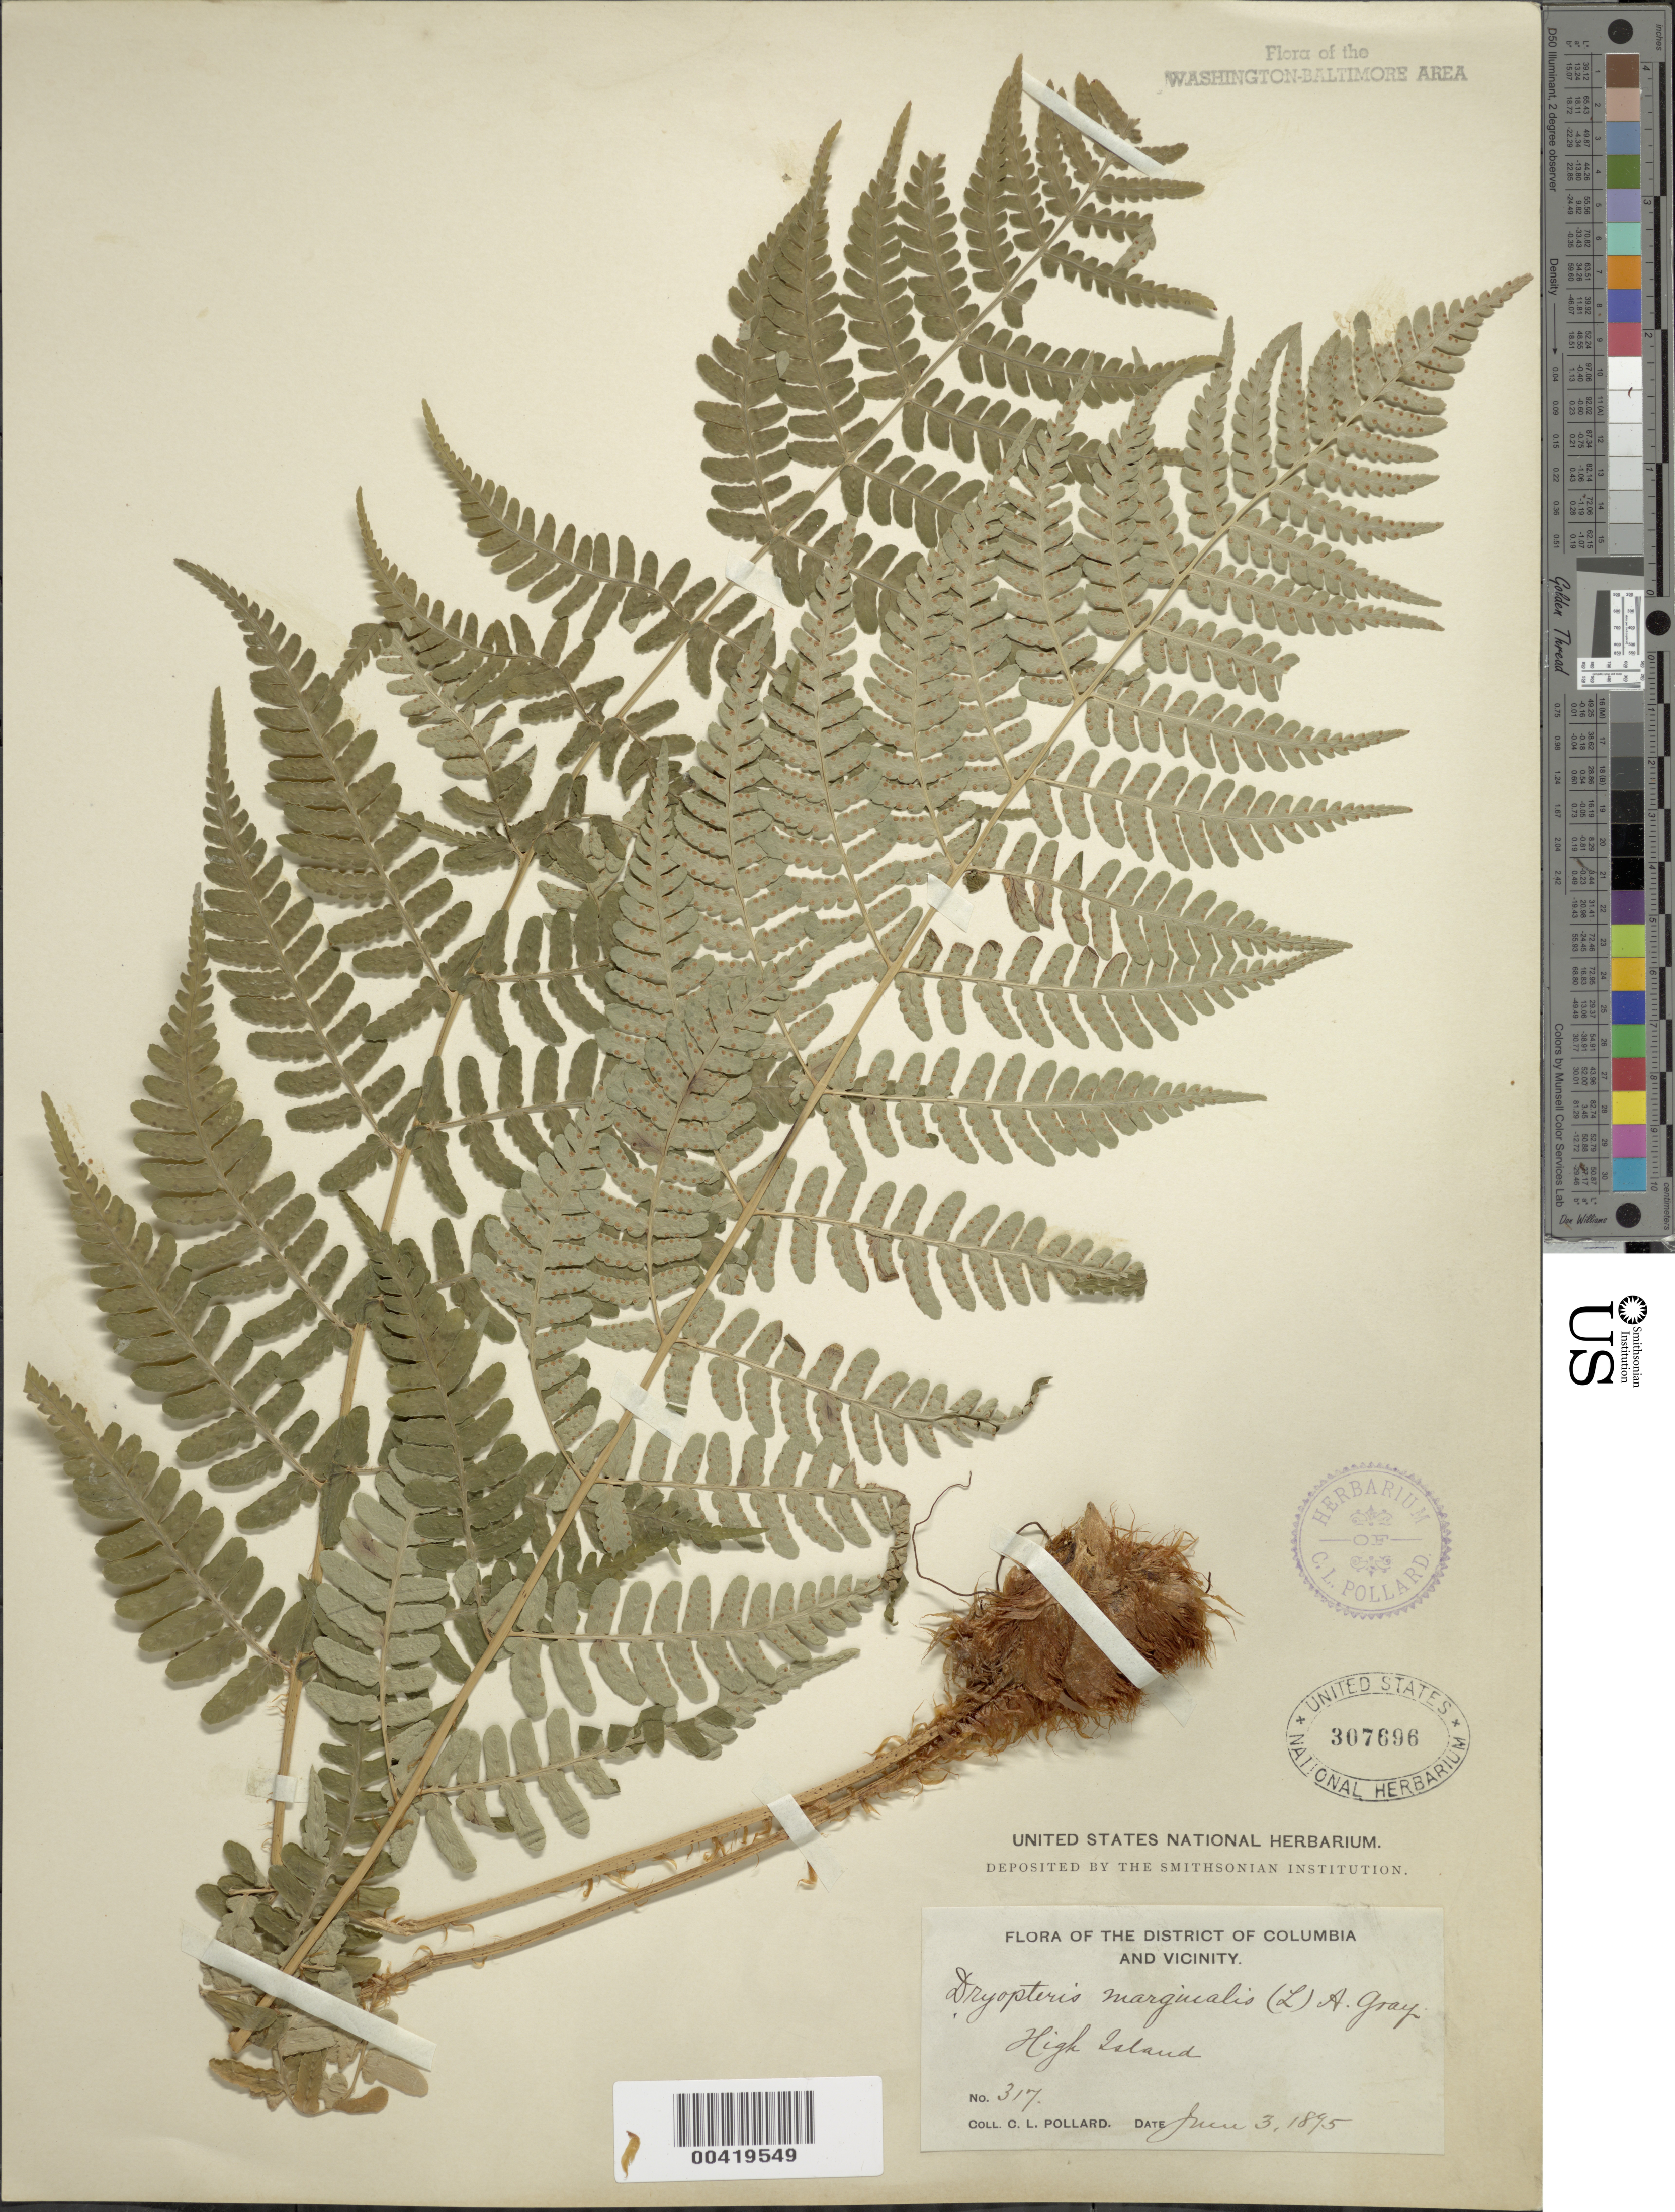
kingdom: Plantae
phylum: Tracheophyta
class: Polypodiopsida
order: Polypodiales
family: Dryopteridaceae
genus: Dryopteris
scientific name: Dryopteris marginalis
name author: (L.) A. Gray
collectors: C. L. Pollard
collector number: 317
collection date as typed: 03 Jun 1895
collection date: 1895-06-03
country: United States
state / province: Maryland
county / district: Montgomery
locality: High Island C. & O. Canal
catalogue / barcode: US 307696